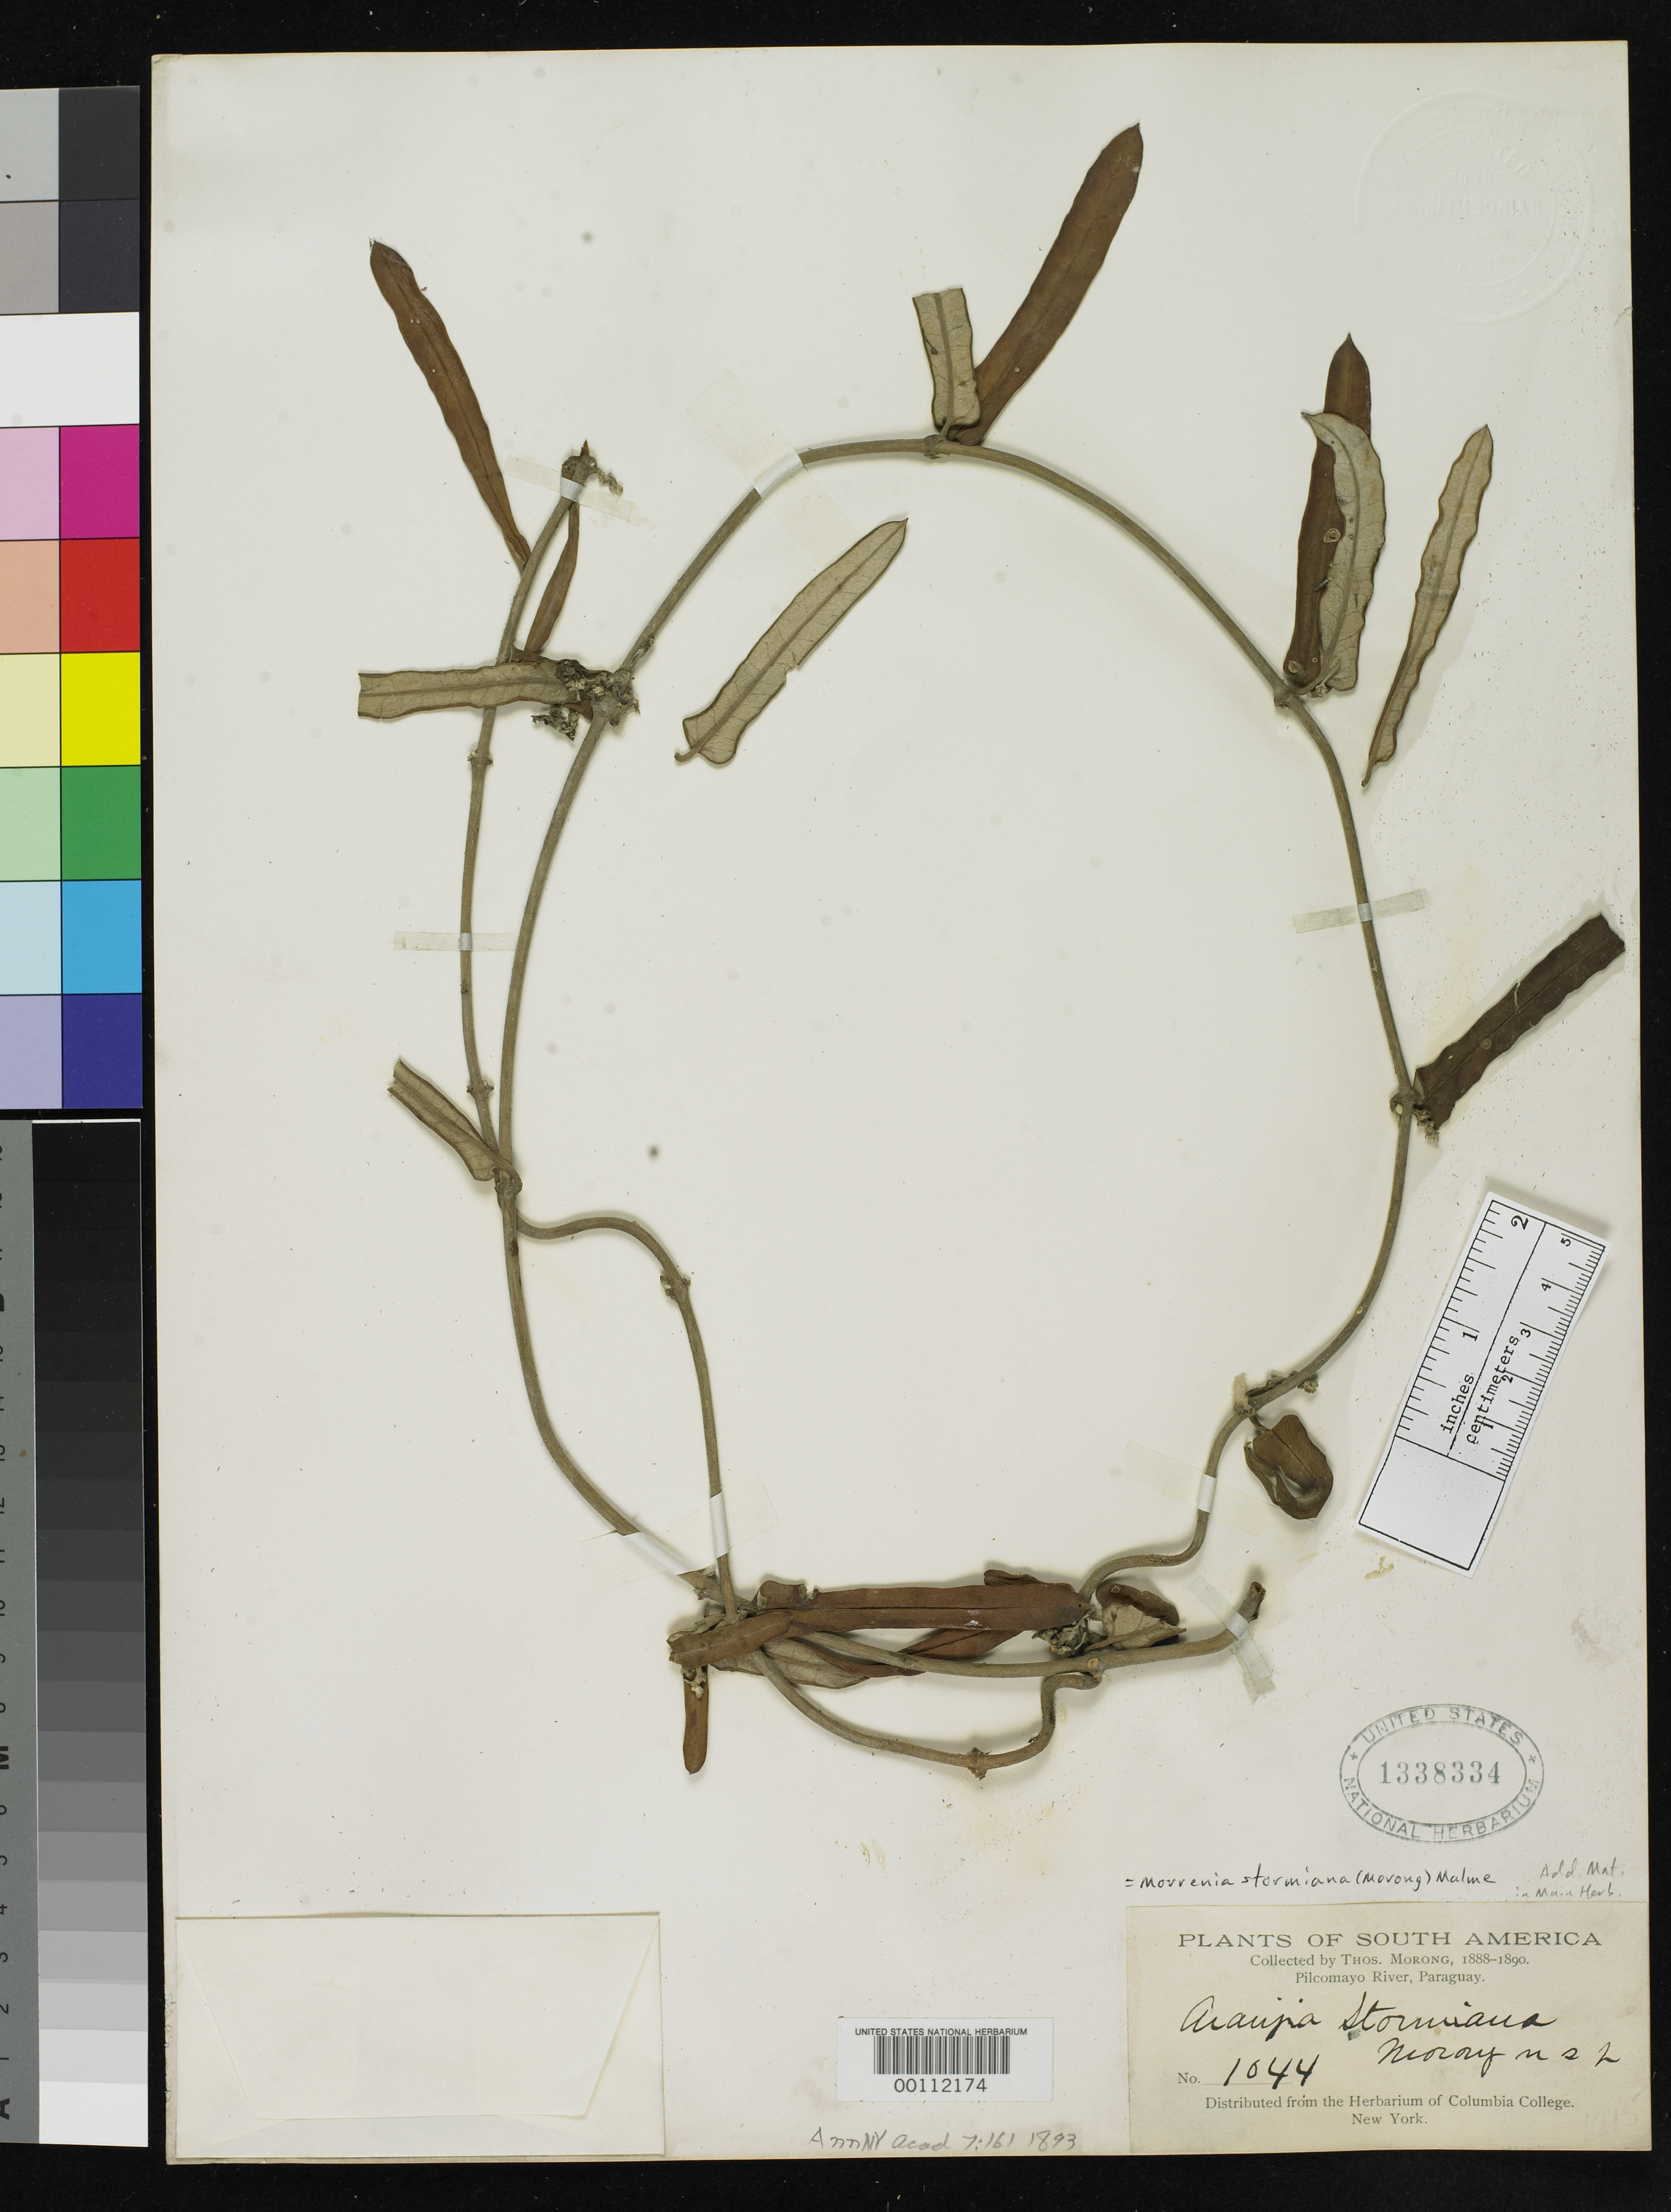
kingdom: Plantae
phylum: Tracheophyta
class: Magnoliopsida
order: Gentianales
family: Apocynaceae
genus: Araujia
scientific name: Araujia stormiana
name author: Morong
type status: Isotype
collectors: T. Morong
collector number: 1044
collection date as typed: May 1890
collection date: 1888/1890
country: Paraguay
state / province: Boquerón / Presidente Hayes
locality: Pilcomayo River, Pilcomayo Falls.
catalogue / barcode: US 1338334